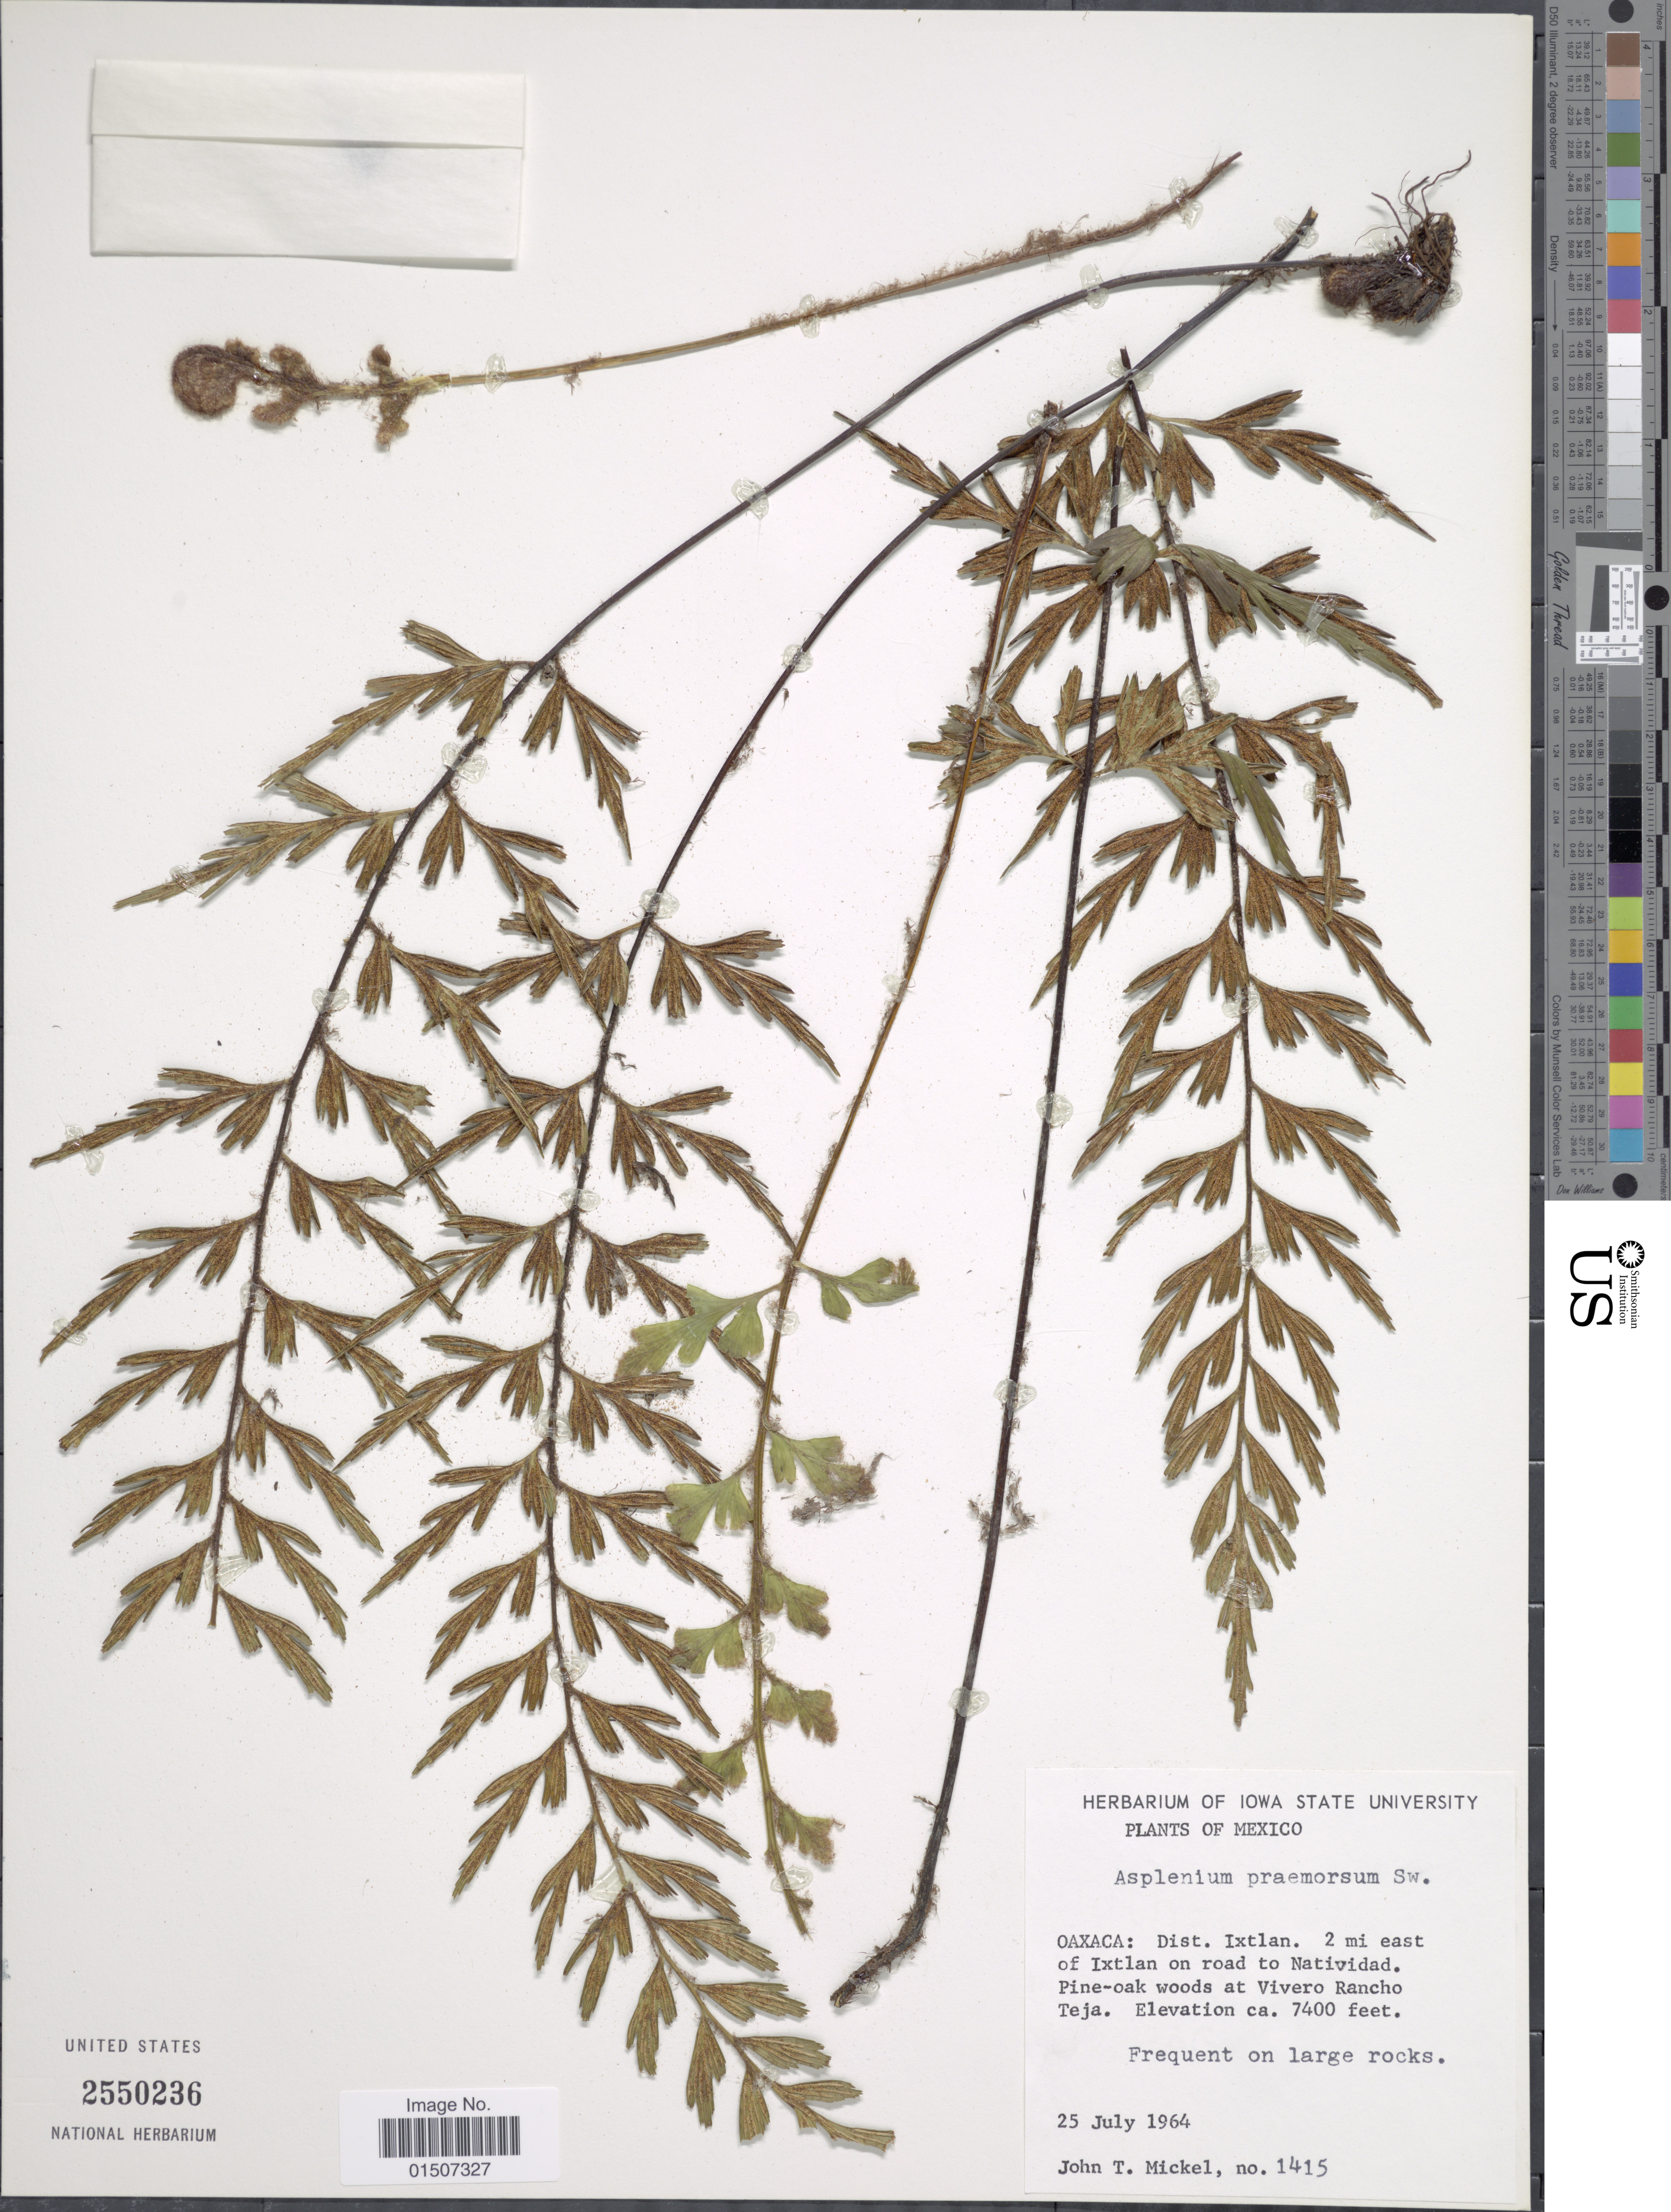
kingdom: Plantae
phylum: Tracheophyta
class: Polypodiopsida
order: Polypodiales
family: Aspleniaceae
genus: Asplenium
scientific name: Asplenium praemorsum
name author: Sw.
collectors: J. T. Mickel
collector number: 1415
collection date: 1964-07-25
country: Mexico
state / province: Oaxaca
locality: Dist. Ixtlan. 2 mi east of Ixtlan on road to Natividad. pine-oak woods at Vivero Rancho Teja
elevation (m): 2256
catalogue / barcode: US 2550236